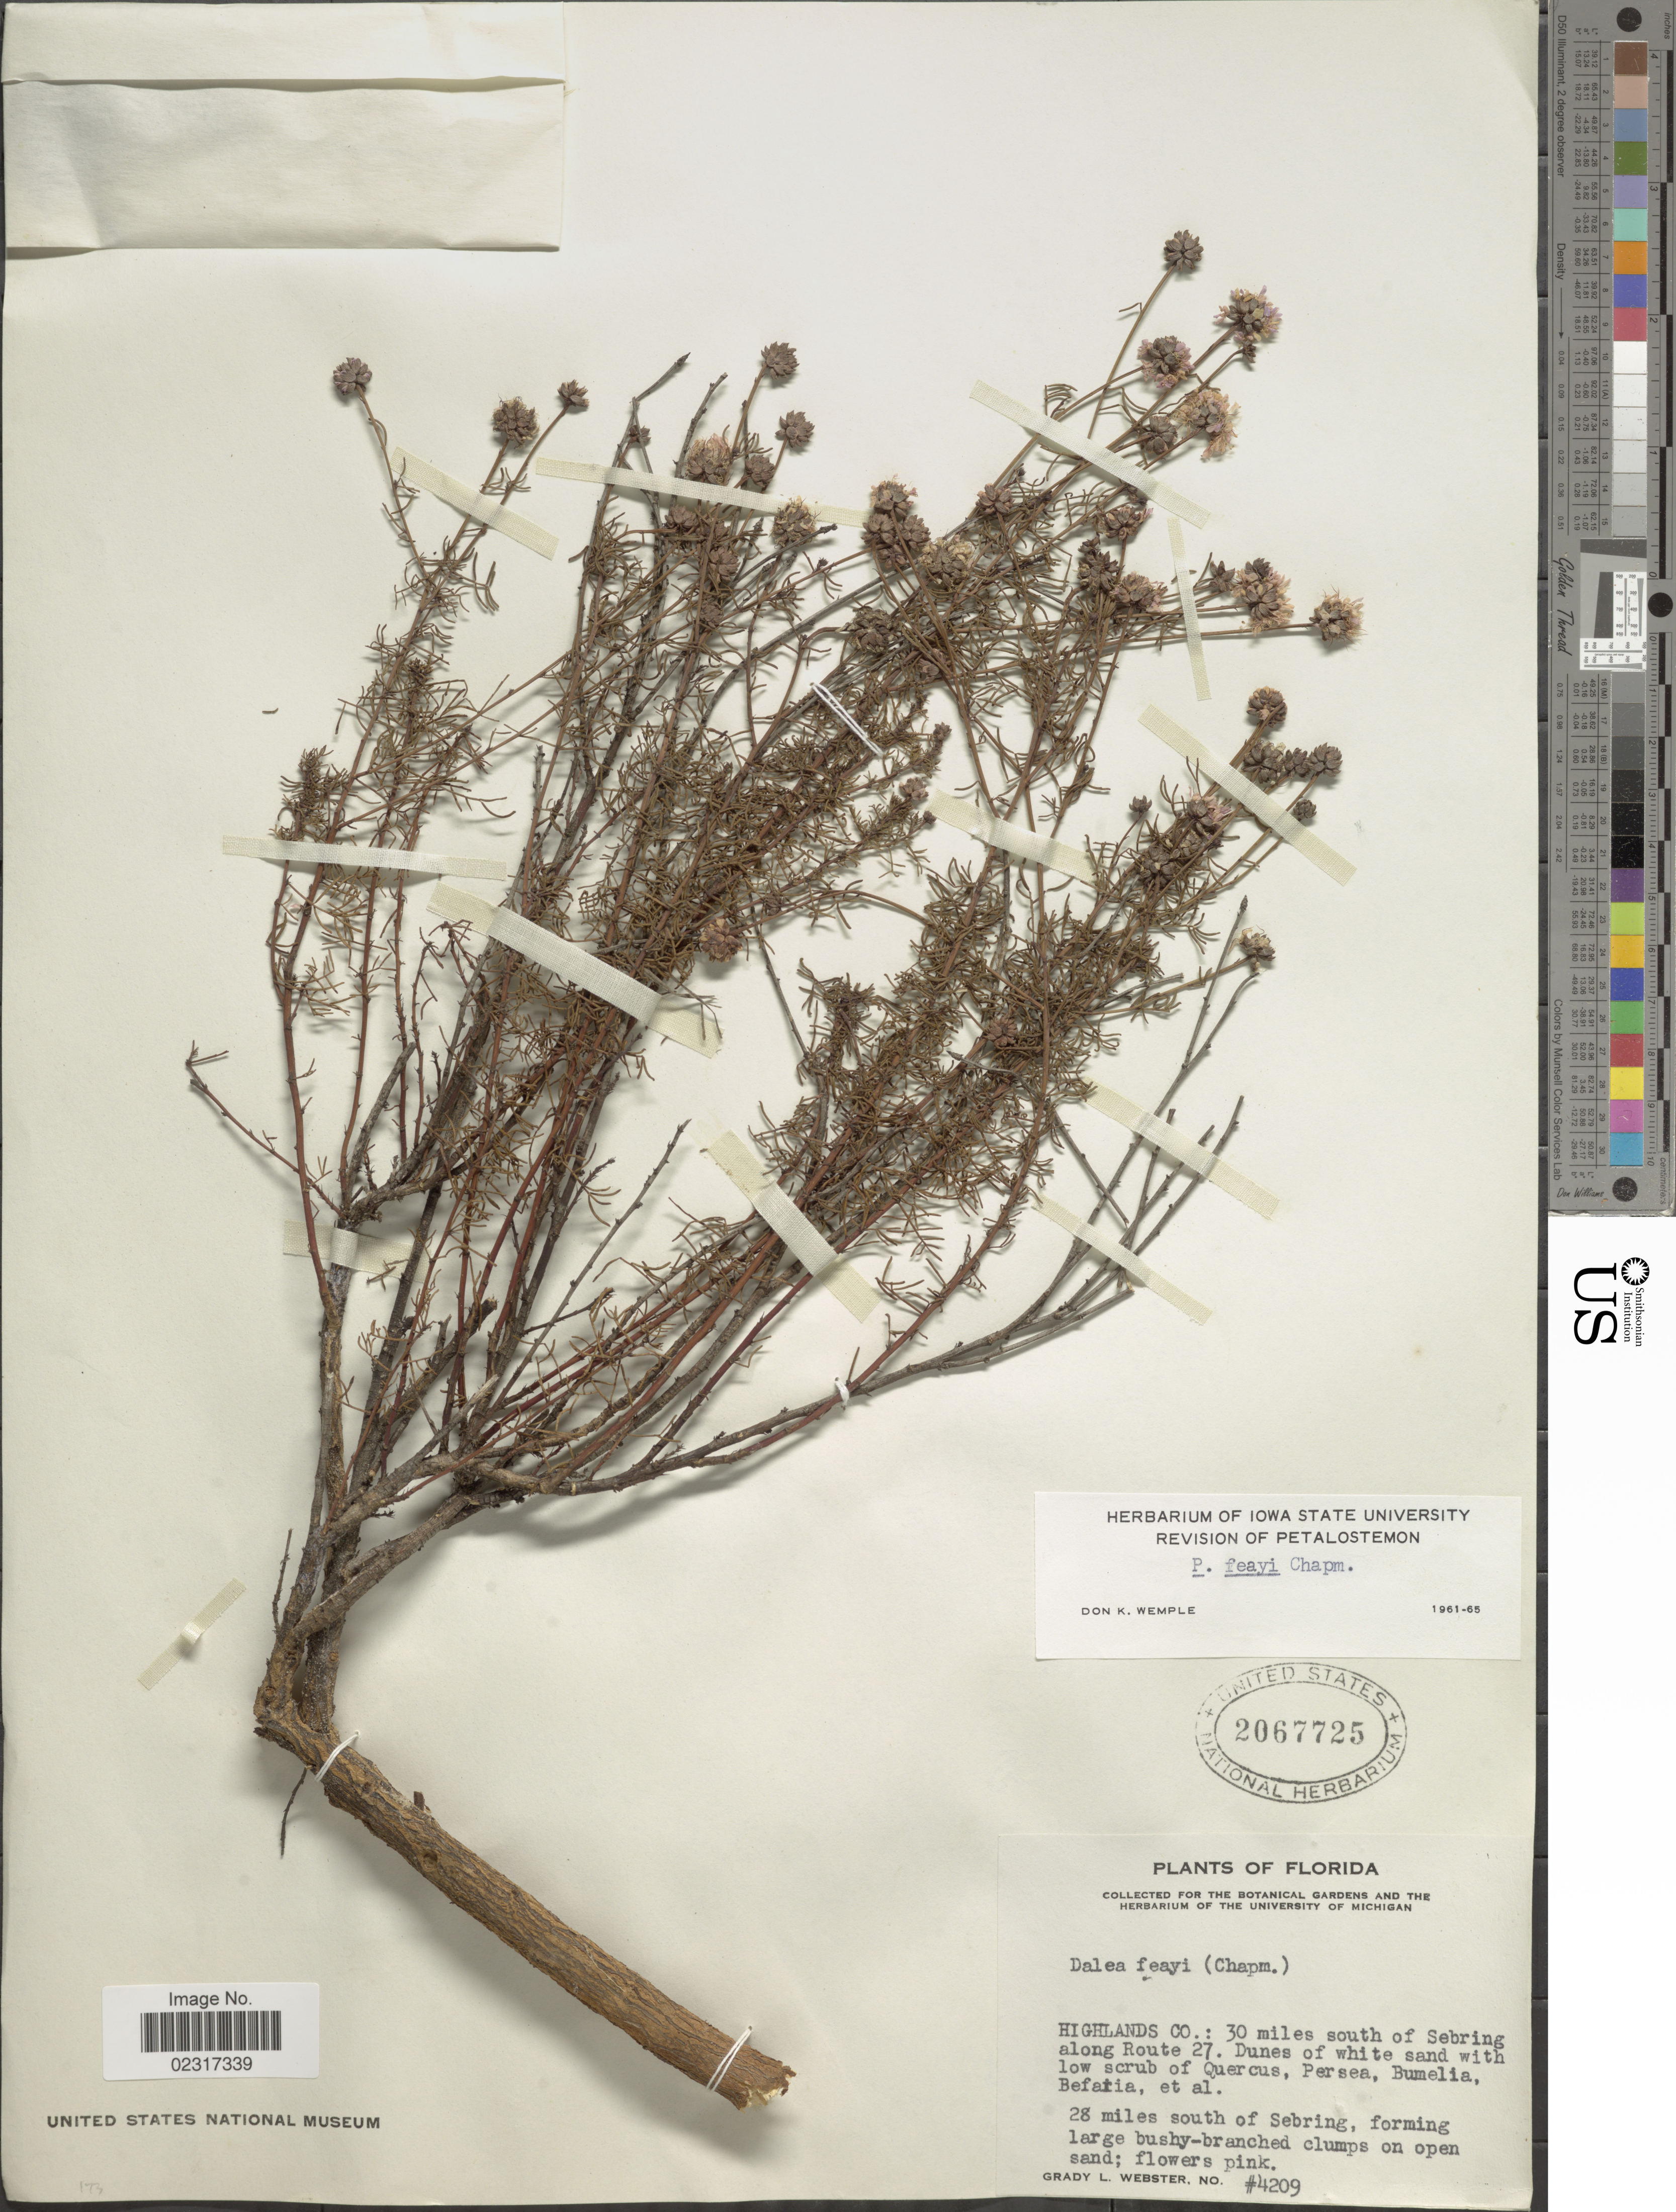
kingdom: Plantae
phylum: Tracheophyta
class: Magnoliopsida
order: Fabales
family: Fabaceae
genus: Dalea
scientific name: Dalea feayi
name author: (Chapm.) Barneby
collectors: G. L. Webster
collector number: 4209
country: United States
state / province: Florida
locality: Highlands Co.: 30 miles south of Sebring along Route 27.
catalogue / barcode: US 2067725